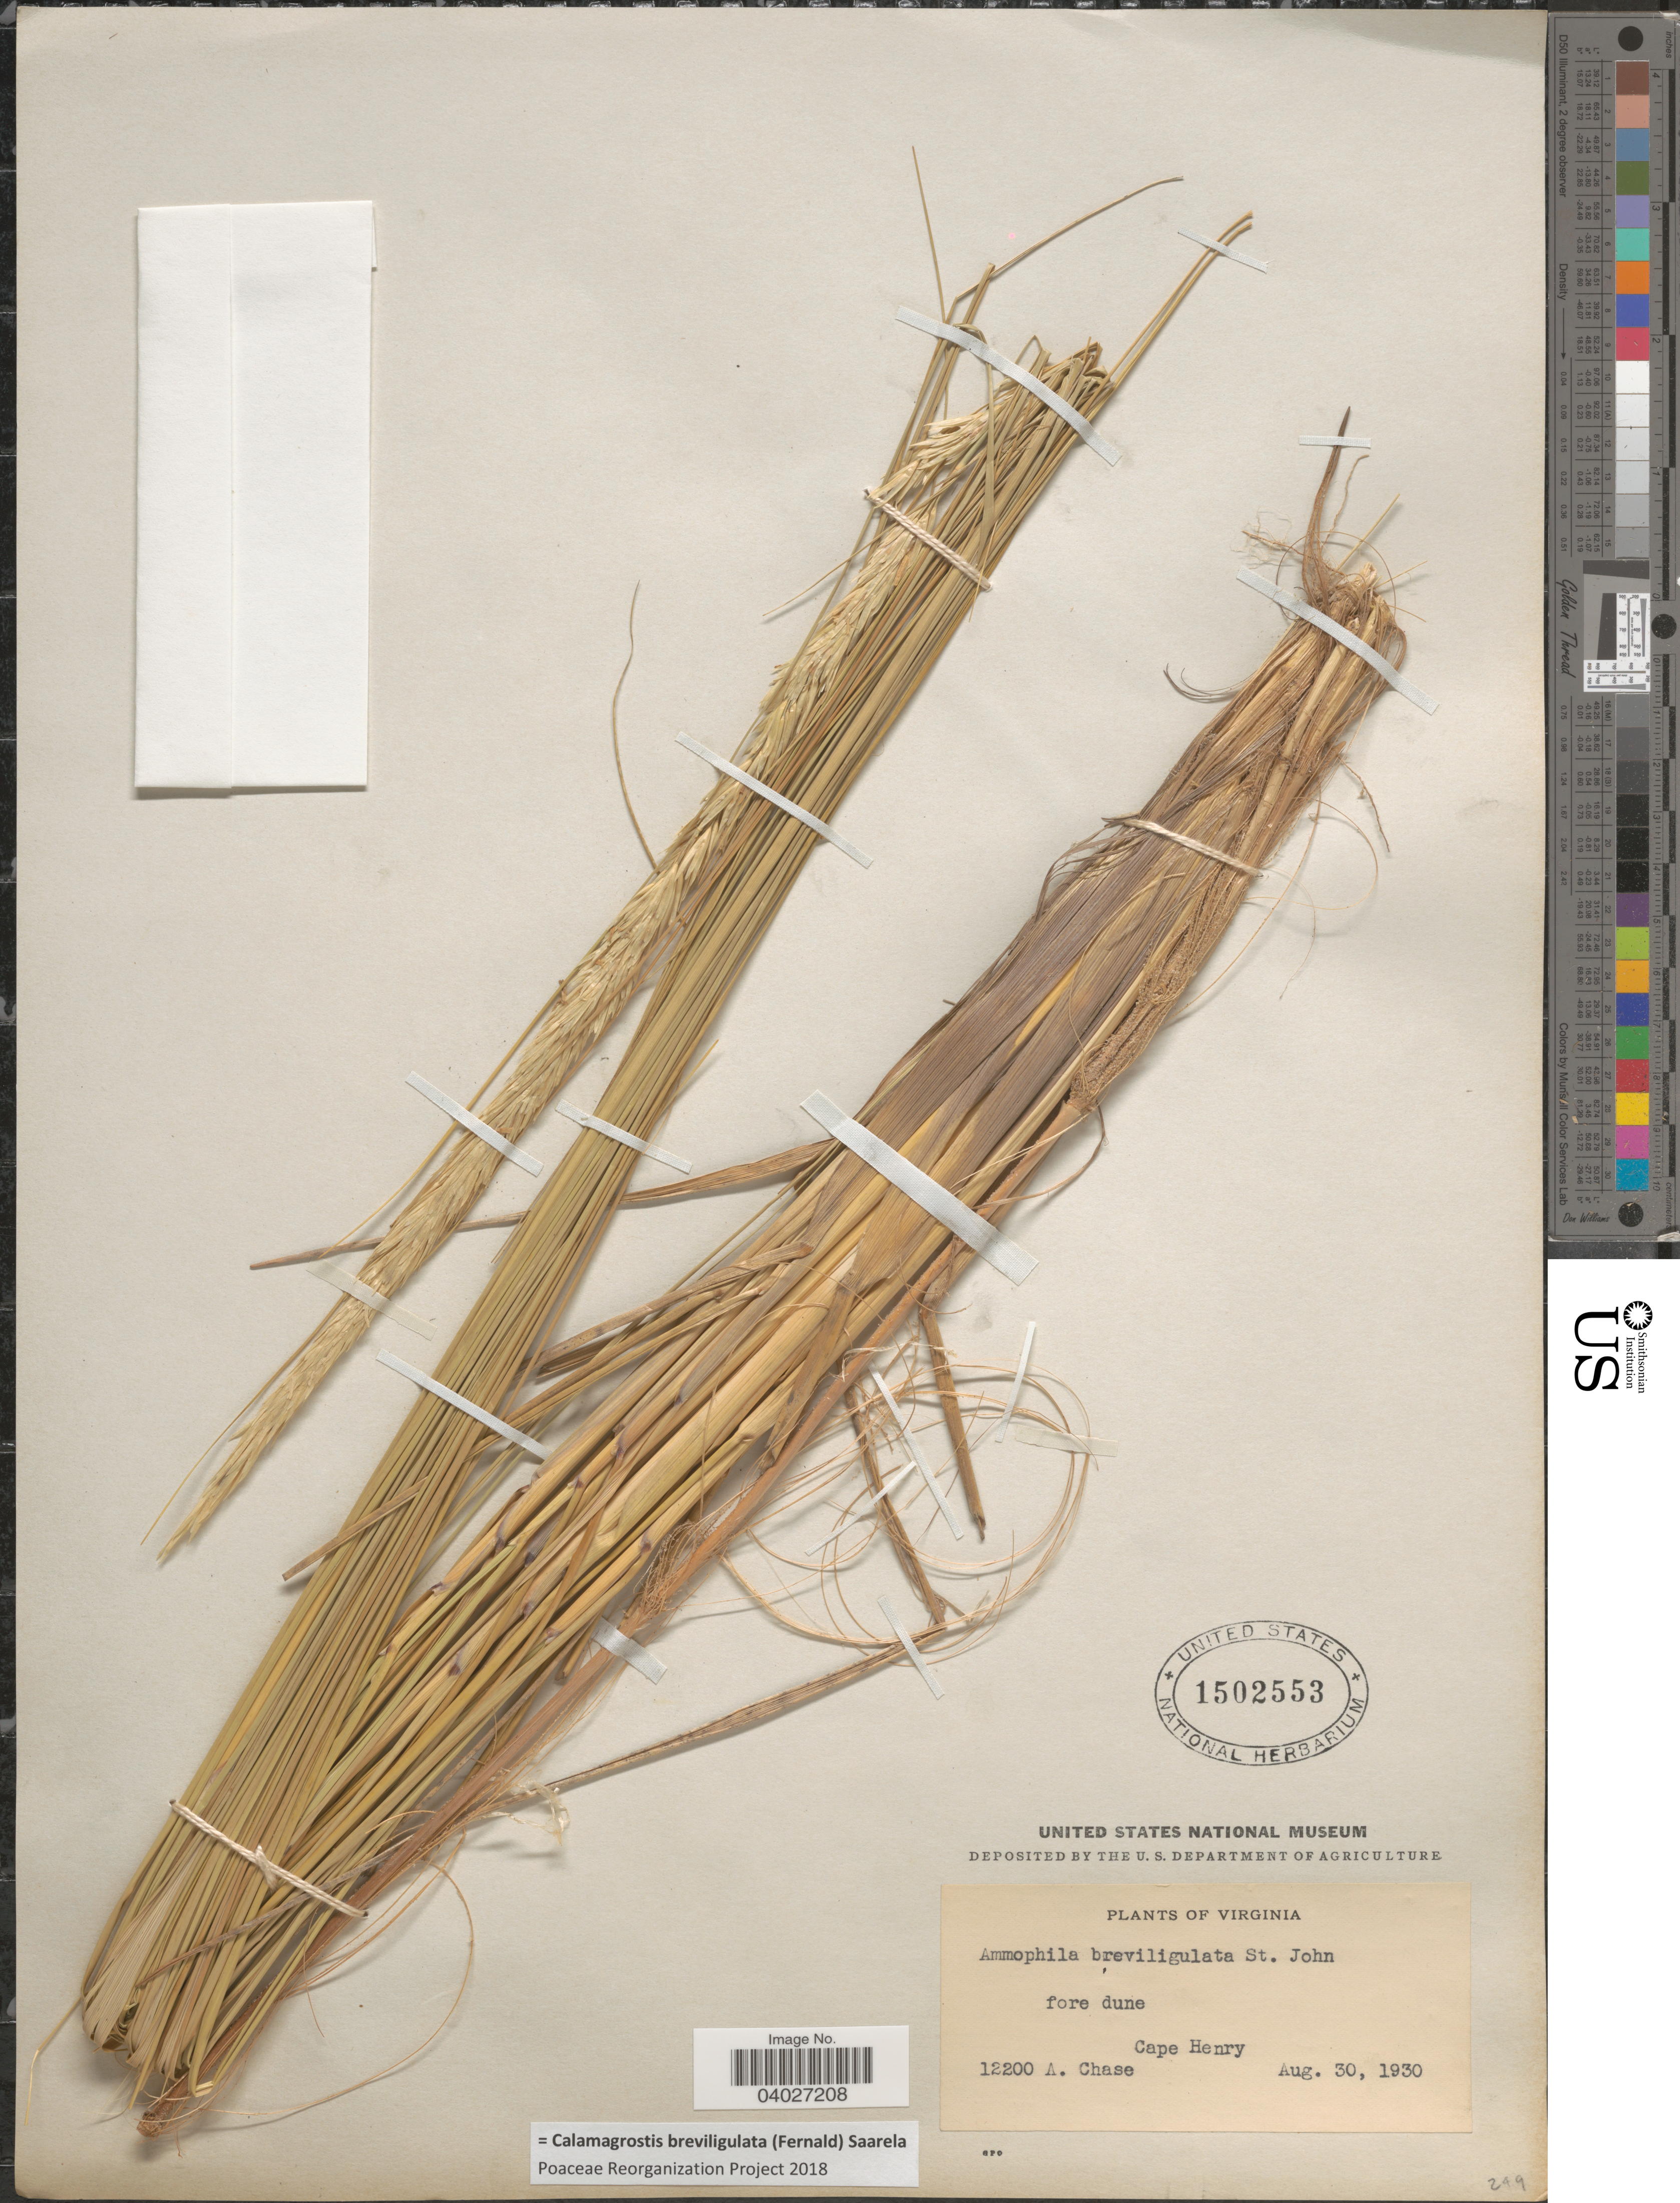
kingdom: Plantae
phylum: Tracheophyta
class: Liliopsida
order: Poales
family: Poaceae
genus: Calamagrostis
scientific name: Calamagrostis breviligulata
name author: (Fernald) Saarela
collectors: A. Chase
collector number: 12200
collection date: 1930-08-30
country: United States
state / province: Virginia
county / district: City of Virginia Beach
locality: Cape Henry.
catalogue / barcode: US 1502553